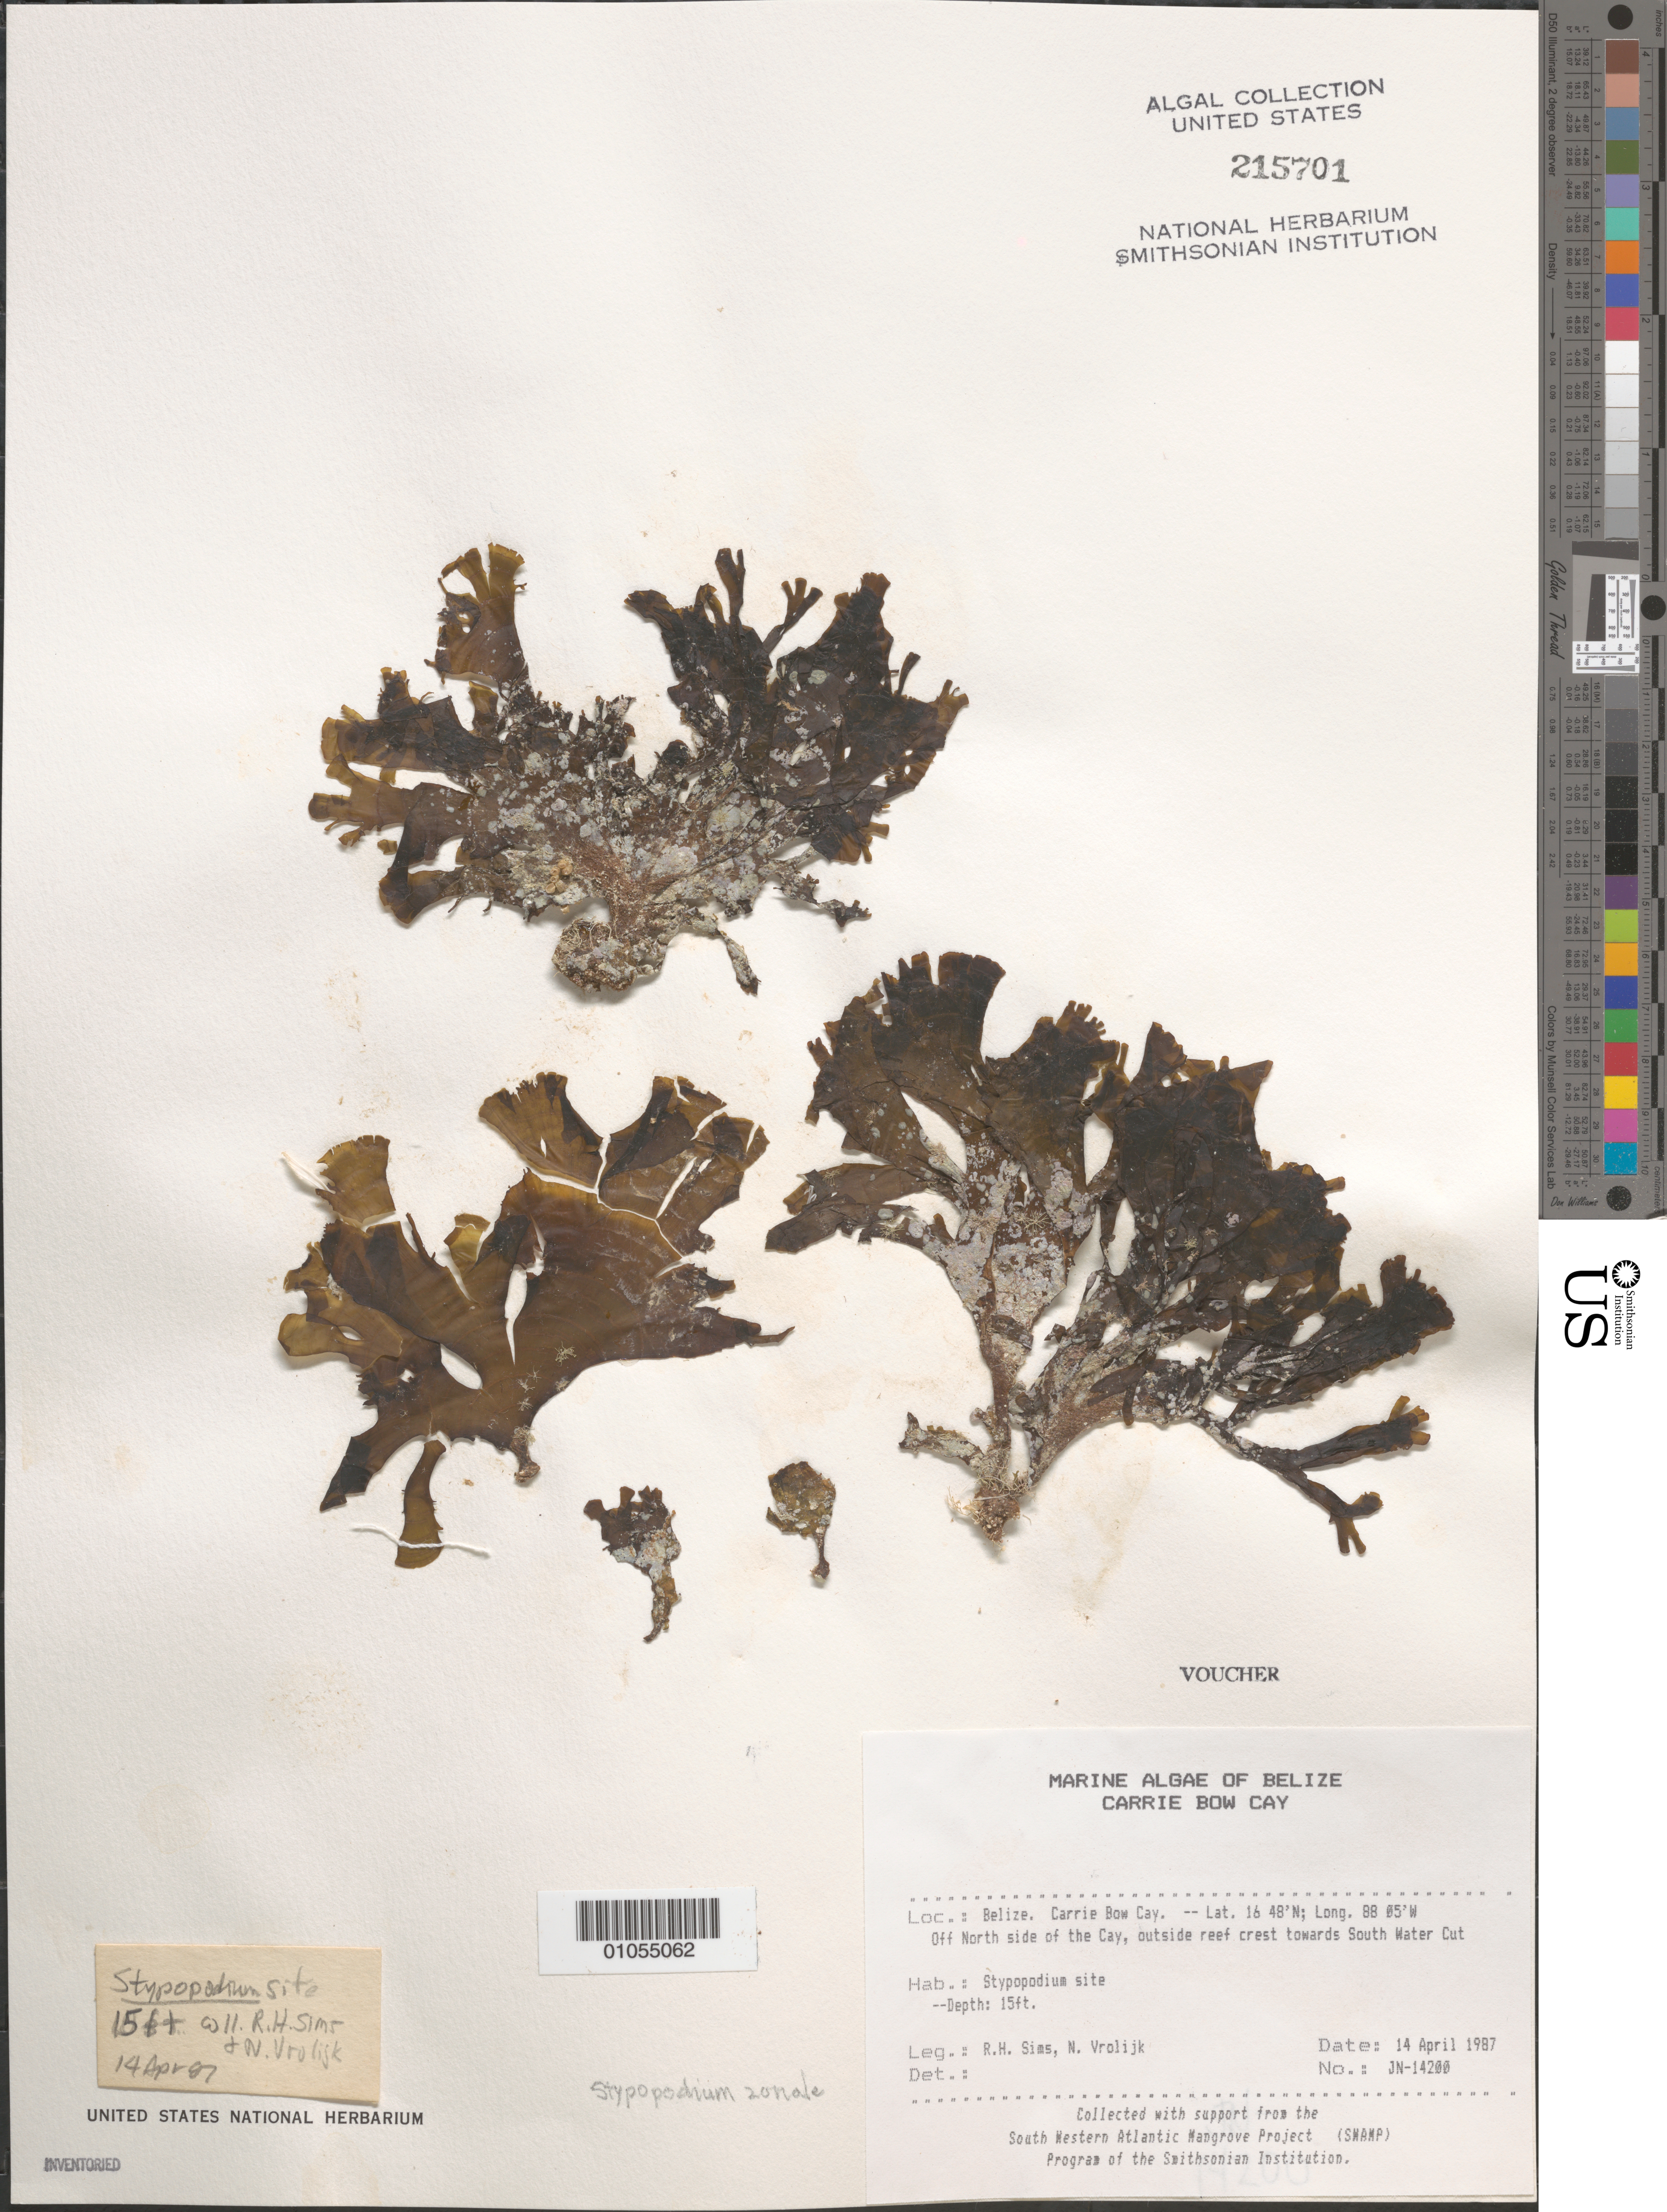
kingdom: Chromista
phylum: Ochrophyta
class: Phaeophyceae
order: Dictyotales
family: Dictyotaceae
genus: Stypopodium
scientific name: Stypopodium zonale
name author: (J.V.Lamouroux) Papenf.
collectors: R. H. Sims & N. Vrolijk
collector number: JN-14200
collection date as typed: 14 Apr 1987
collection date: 1987-04-14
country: Belize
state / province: Stann Creek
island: Carrie Bow Cay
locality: Off north side of Carrie Bow Cay, outside reef crest towards South Water Cut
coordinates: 16 48'N, 88 05'W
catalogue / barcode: US 215701